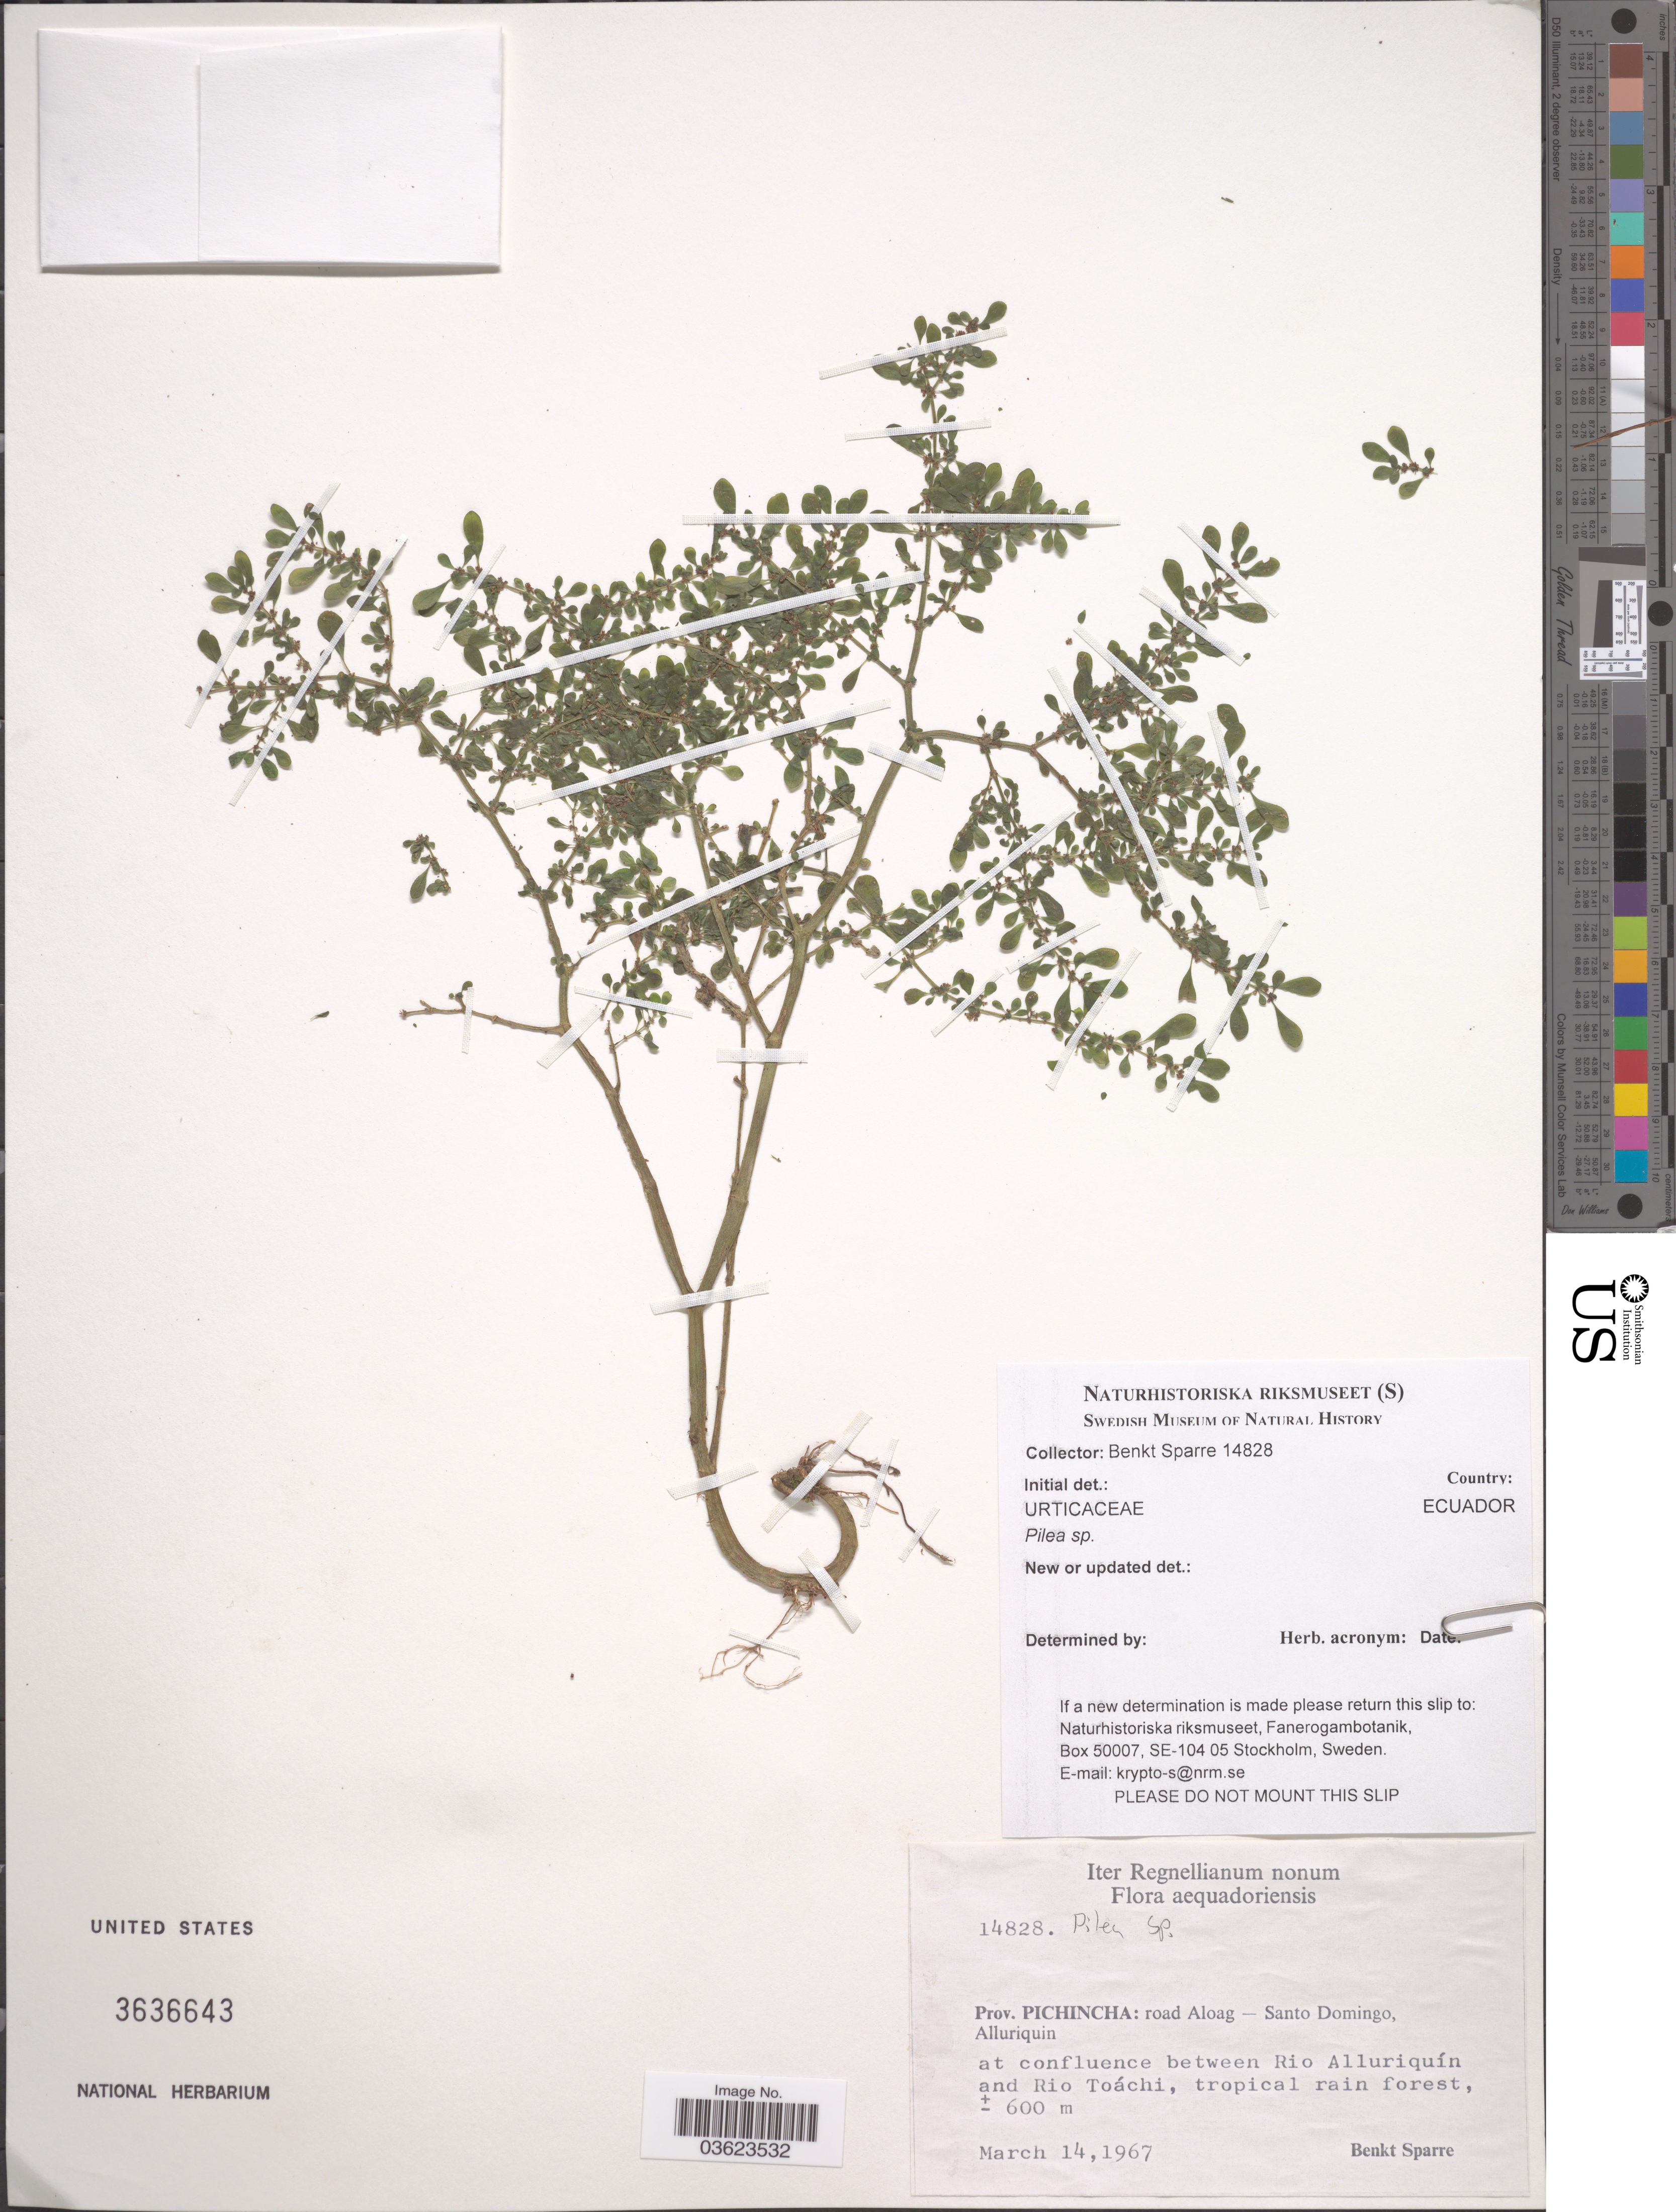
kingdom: Plantae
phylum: Tracheophyta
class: Magnoliopsida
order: Rosales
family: Urticaceae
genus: Pilea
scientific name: Pilea sp.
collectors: B. Sparre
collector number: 14828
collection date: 1967-03-14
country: Ecuador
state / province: Pichincha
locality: Aequadoriensis. Road Aloag - Santo Domingo, Alluriquin at confluence between Rio Alluriquín and Rio Toáchi.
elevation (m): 600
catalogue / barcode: US 3636643